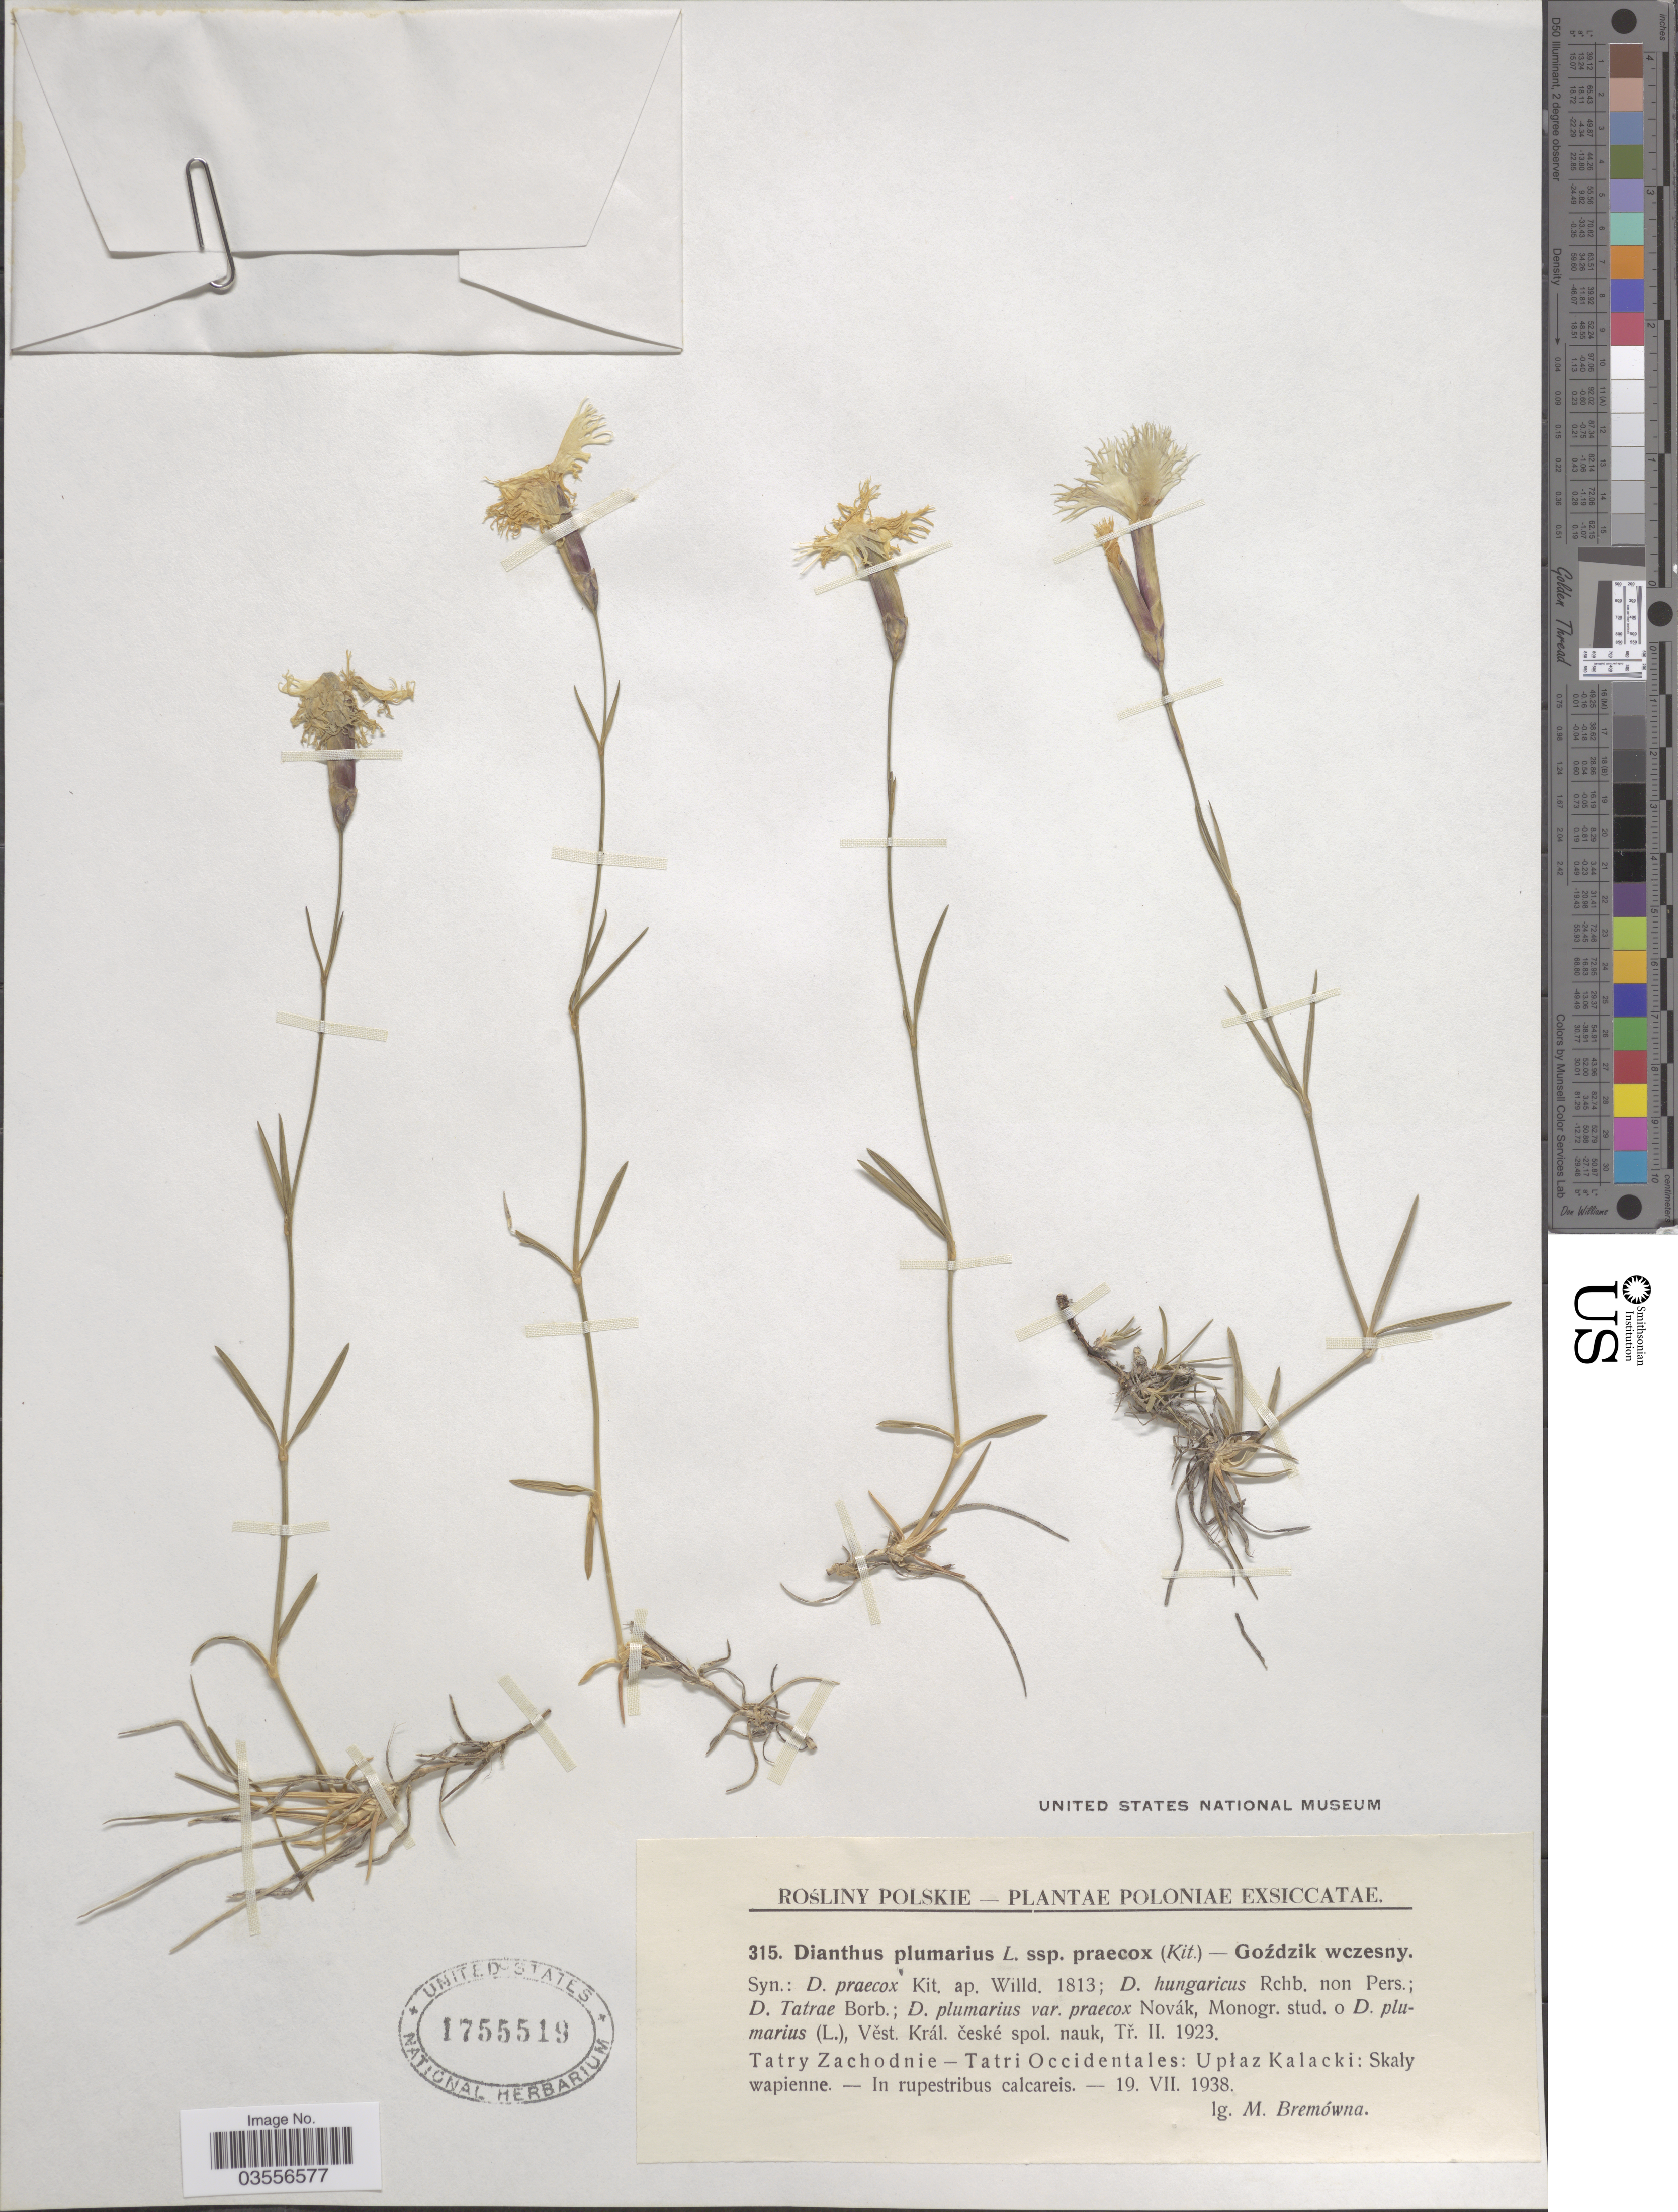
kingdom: Plantae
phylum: Tracheophyta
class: Magnoliopsida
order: Caryophyllales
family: Caryophyllaceae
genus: Dianthus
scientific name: Dianthus plumarius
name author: L.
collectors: M. Bremówna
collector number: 315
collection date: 1938-07-19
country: Poland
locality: Tatry Zachodnie - Tatri Occidentales: Upłaz Kalacki: Skały wapienne.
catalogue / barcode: US 1755519